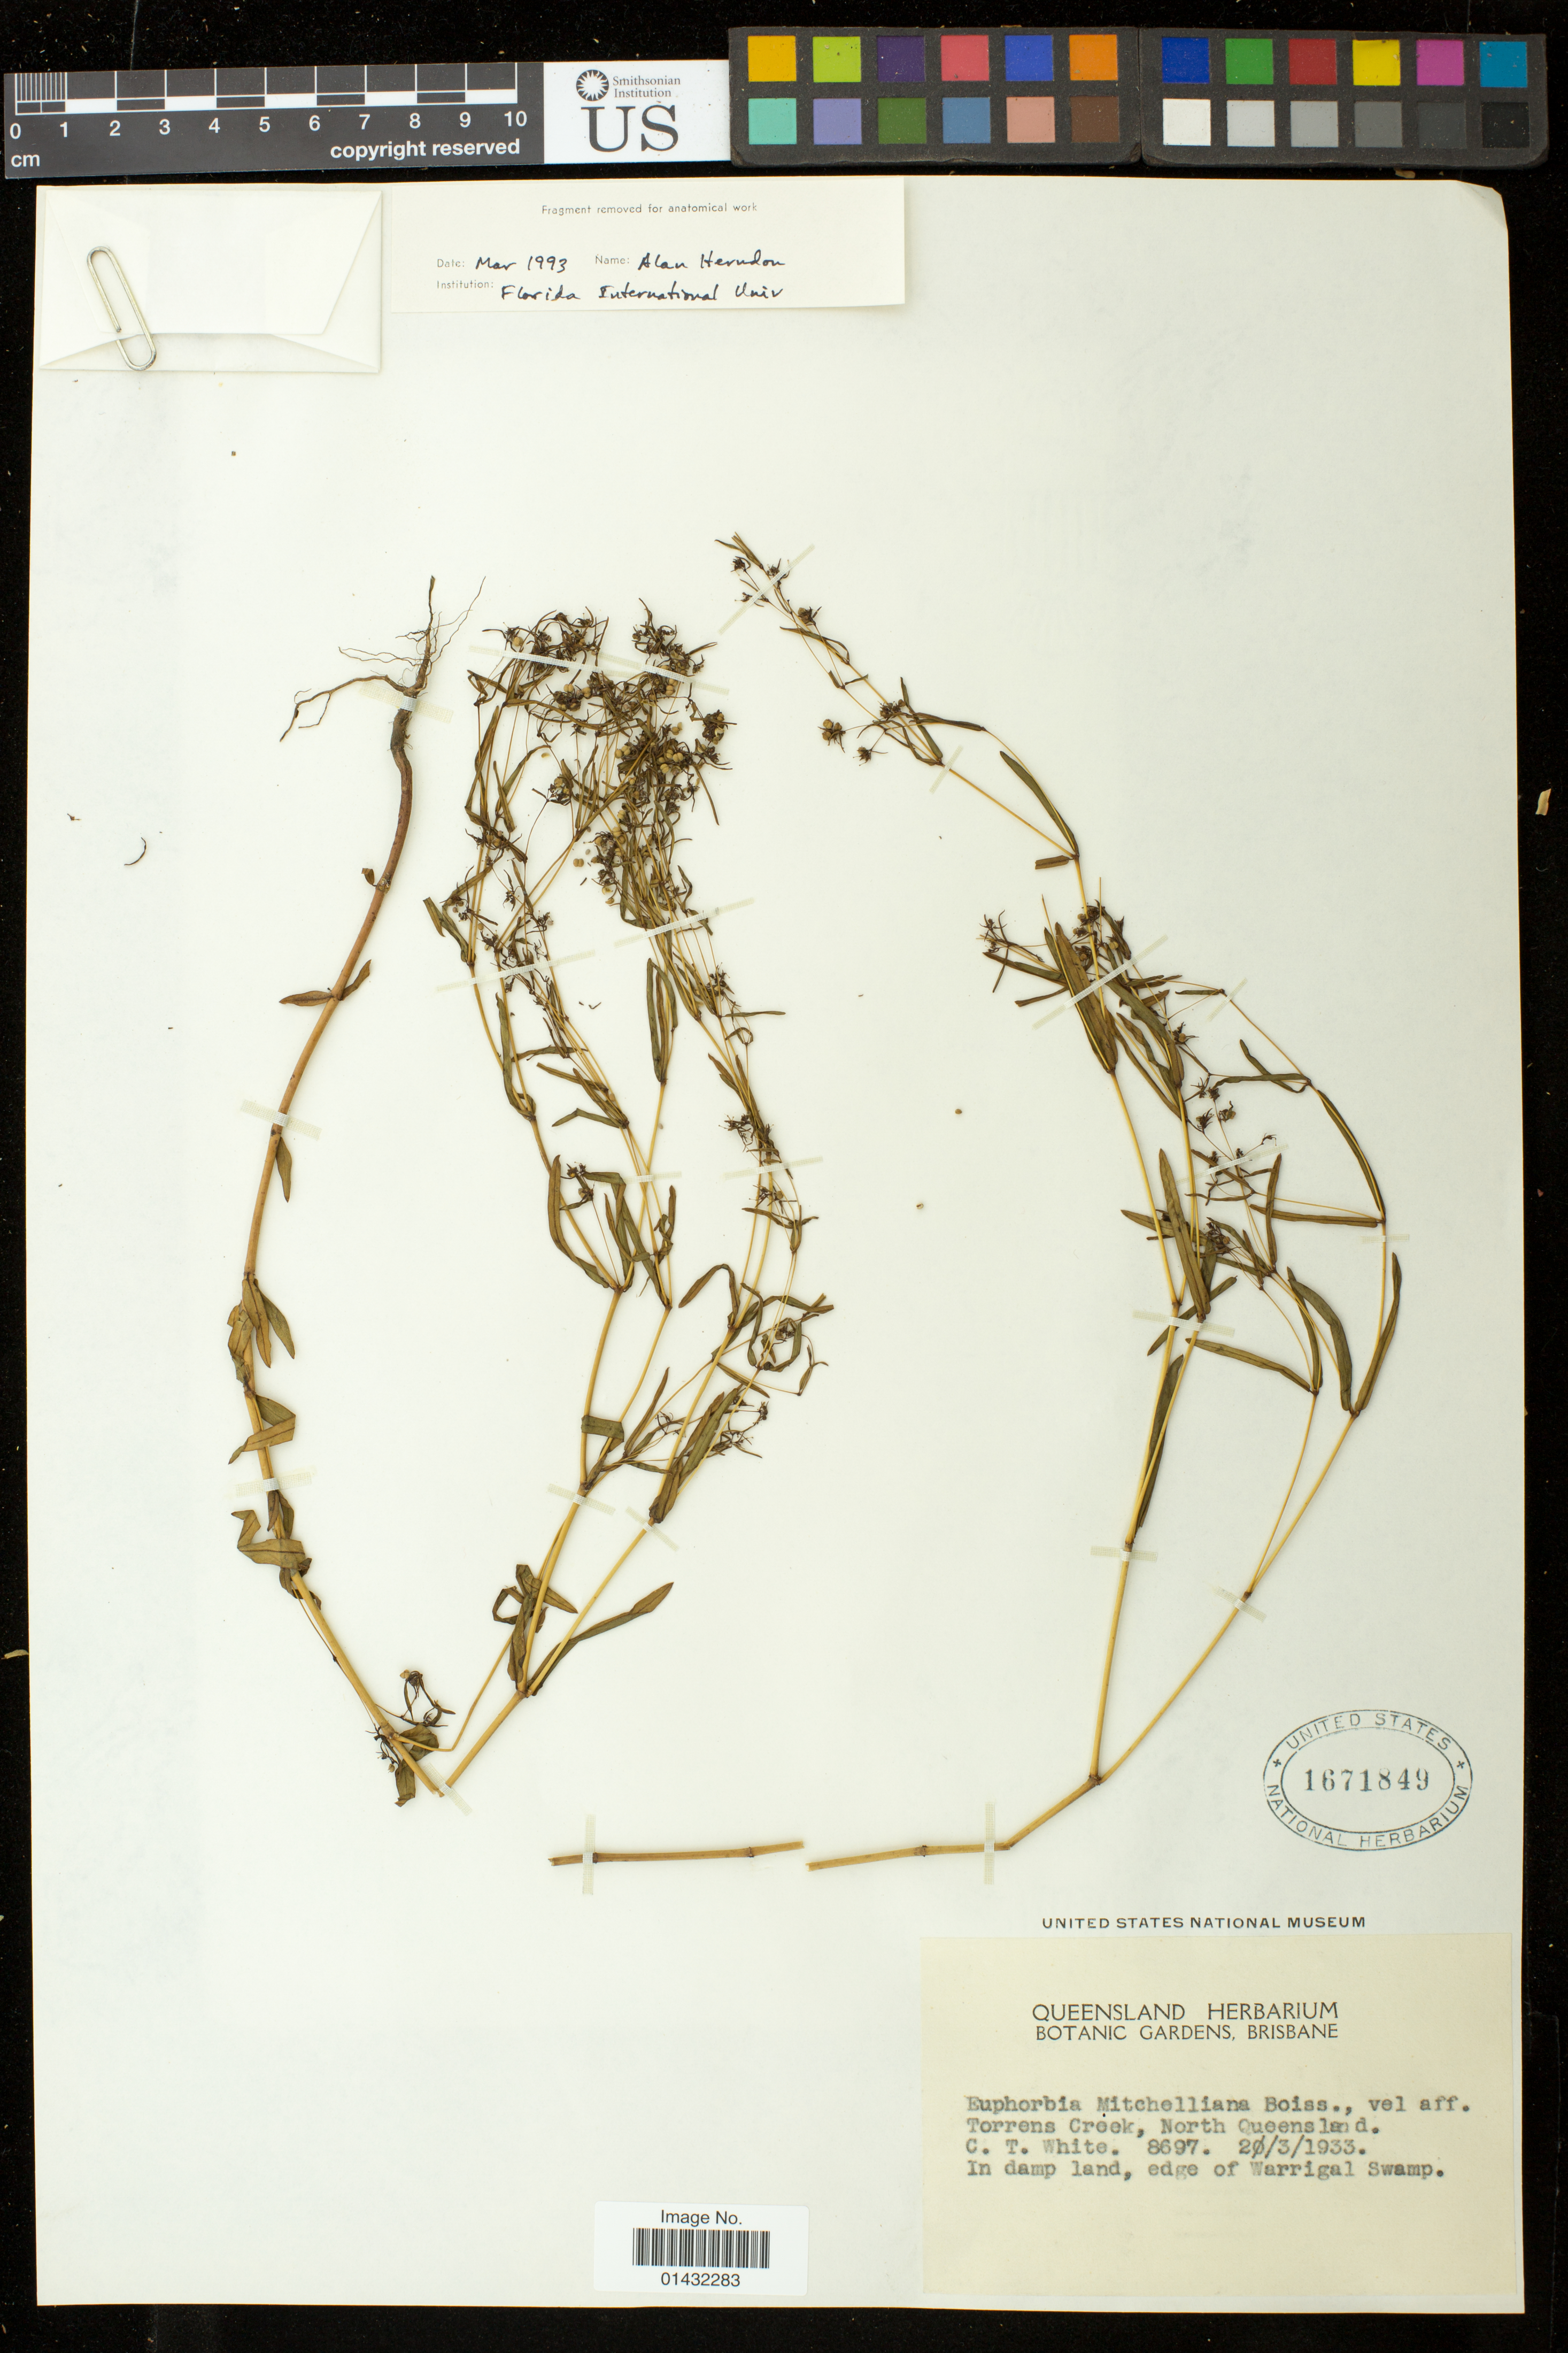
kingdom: Plantae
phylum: Tracheophyta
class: Magnoliopsida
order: Malpighiales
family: Euphorbiaceae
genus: Euphorbia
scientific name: Euphorbia mitchelliana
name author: Boiss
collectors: C. T. White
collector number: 8697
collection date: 1933-03-02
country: Australia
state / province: Queensland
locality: Torrens Creek, North Queensland; edge of Warrigal Swamp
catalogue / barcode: US 1671849